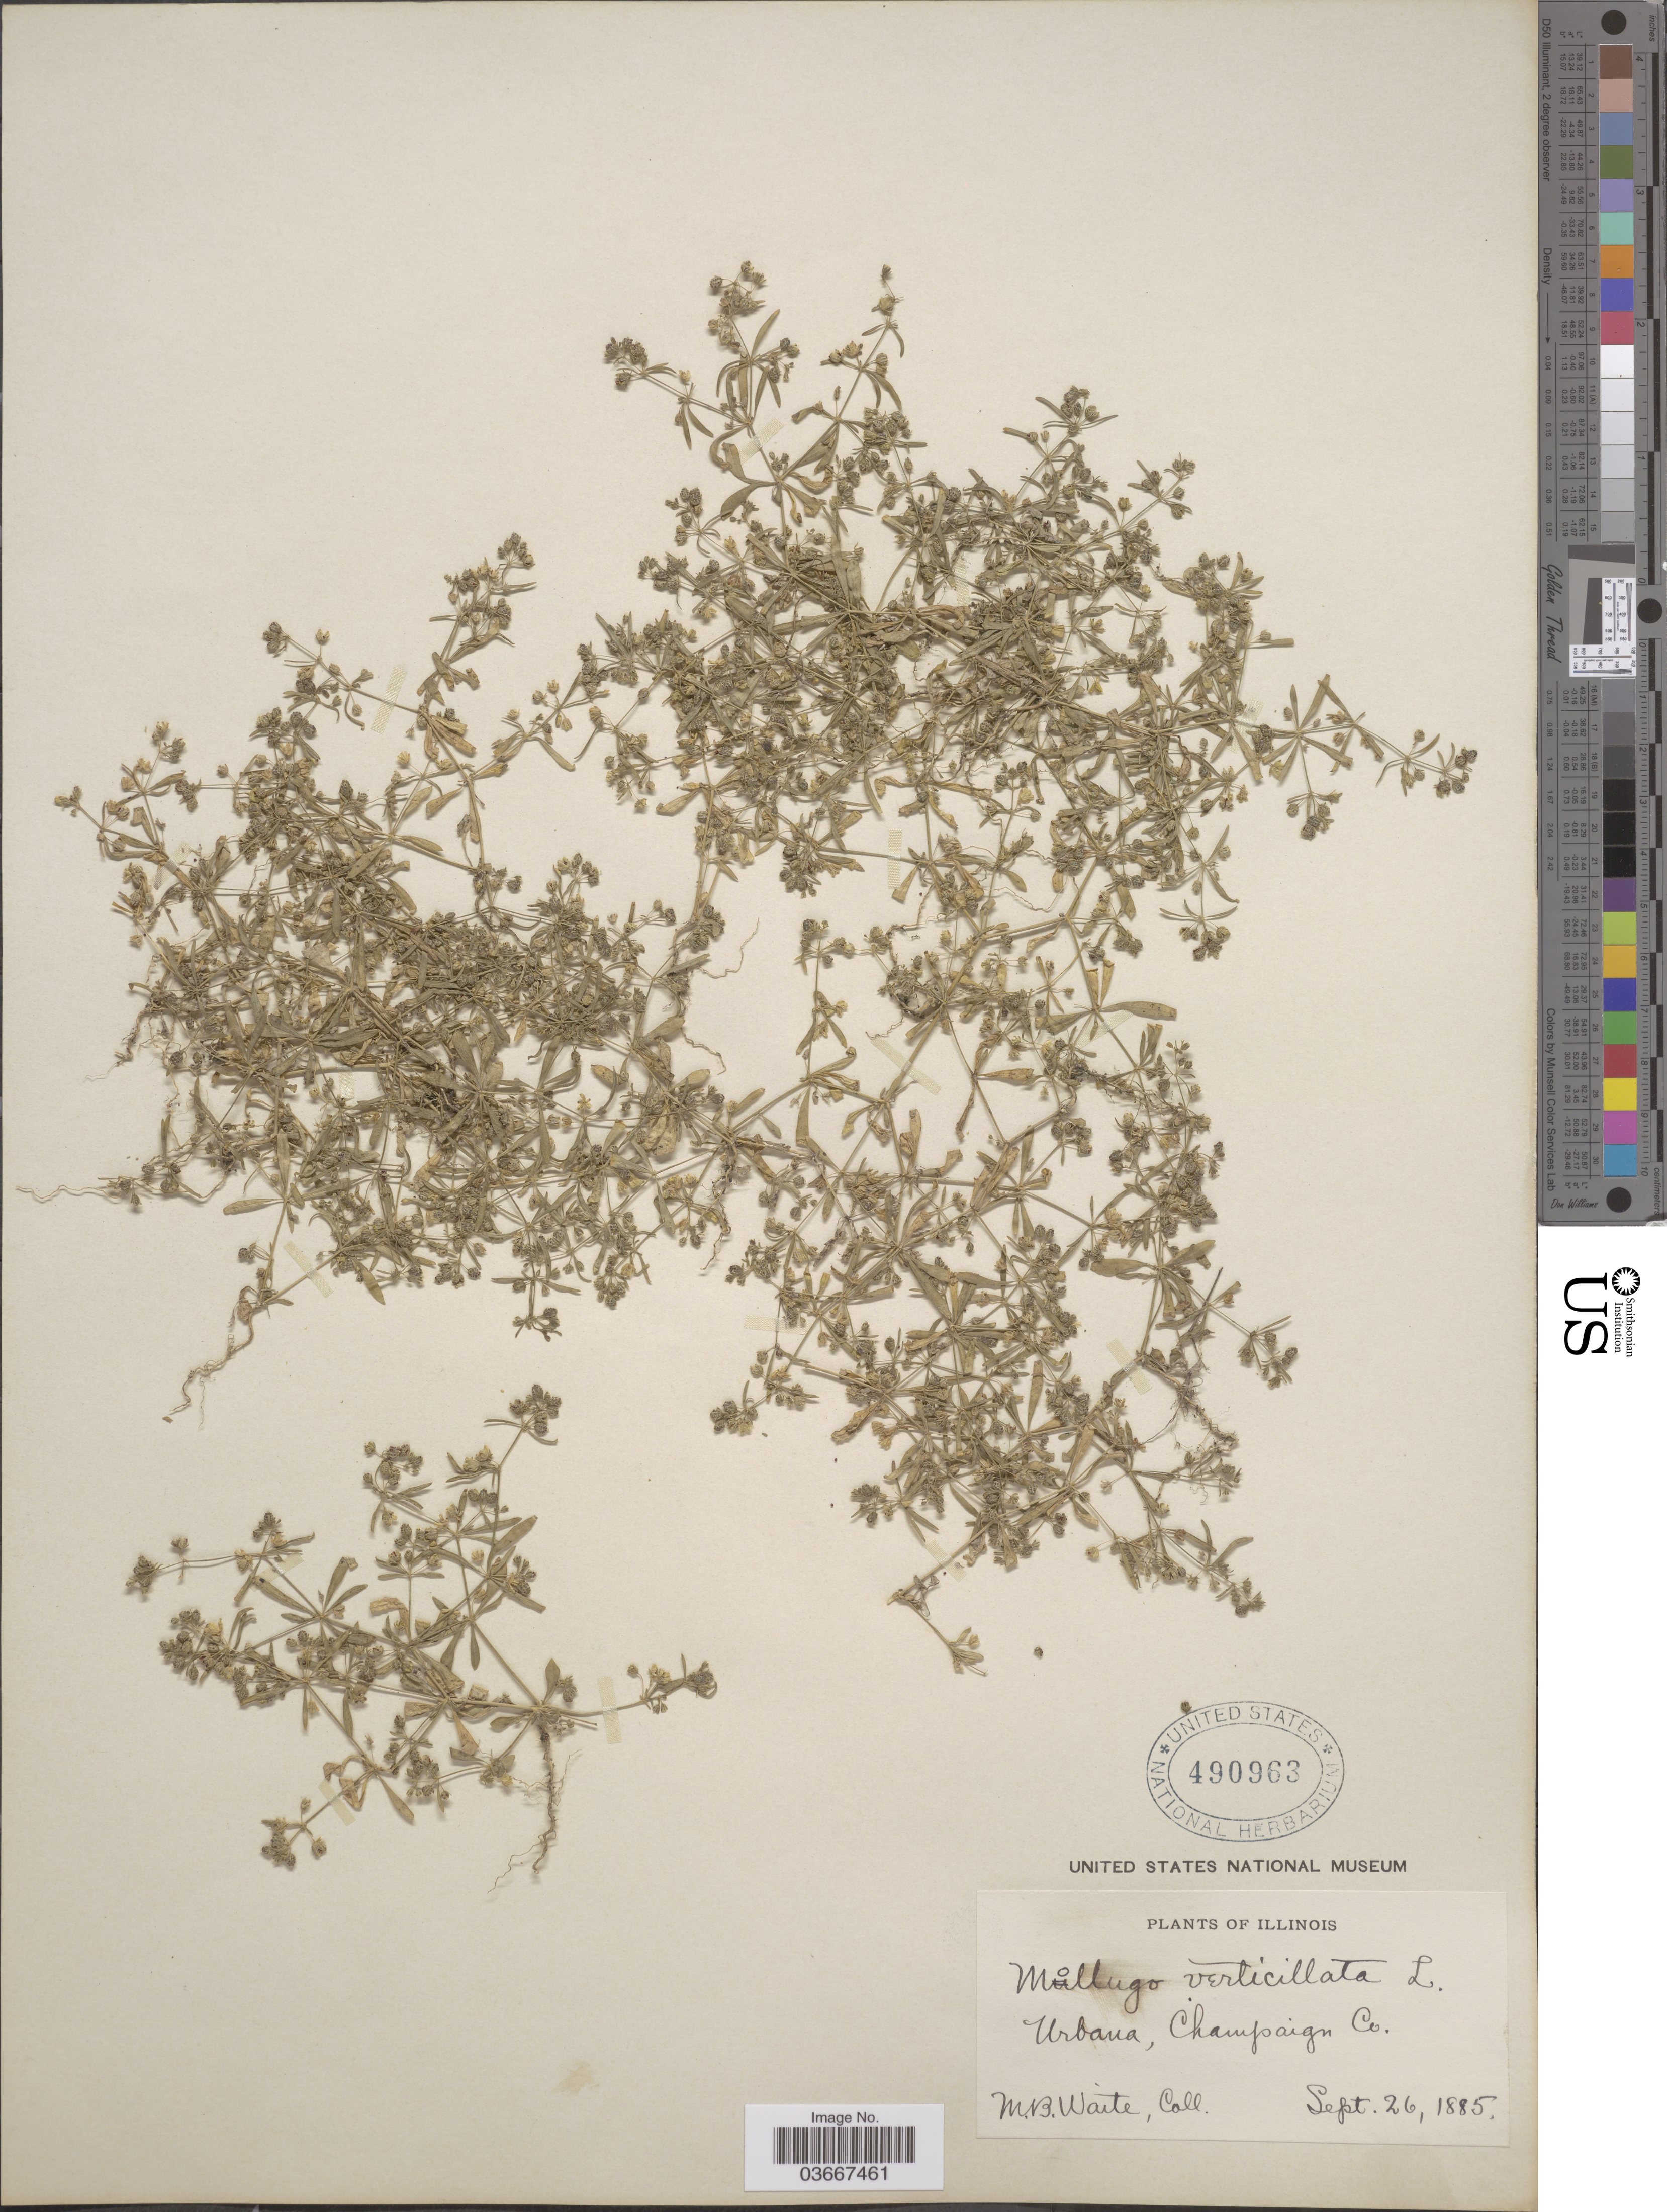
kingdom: Plantae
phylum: Tracheophyta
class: Magnoliopsida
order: Caryophyllales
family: Molluginaceae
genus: Mollugo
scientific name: Mollugo verticillata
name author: L.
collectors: M. B. Waite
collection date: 1885-09-26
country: United States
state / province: Illinois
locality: Urbana, Champaign Co.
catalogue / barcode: US 490963